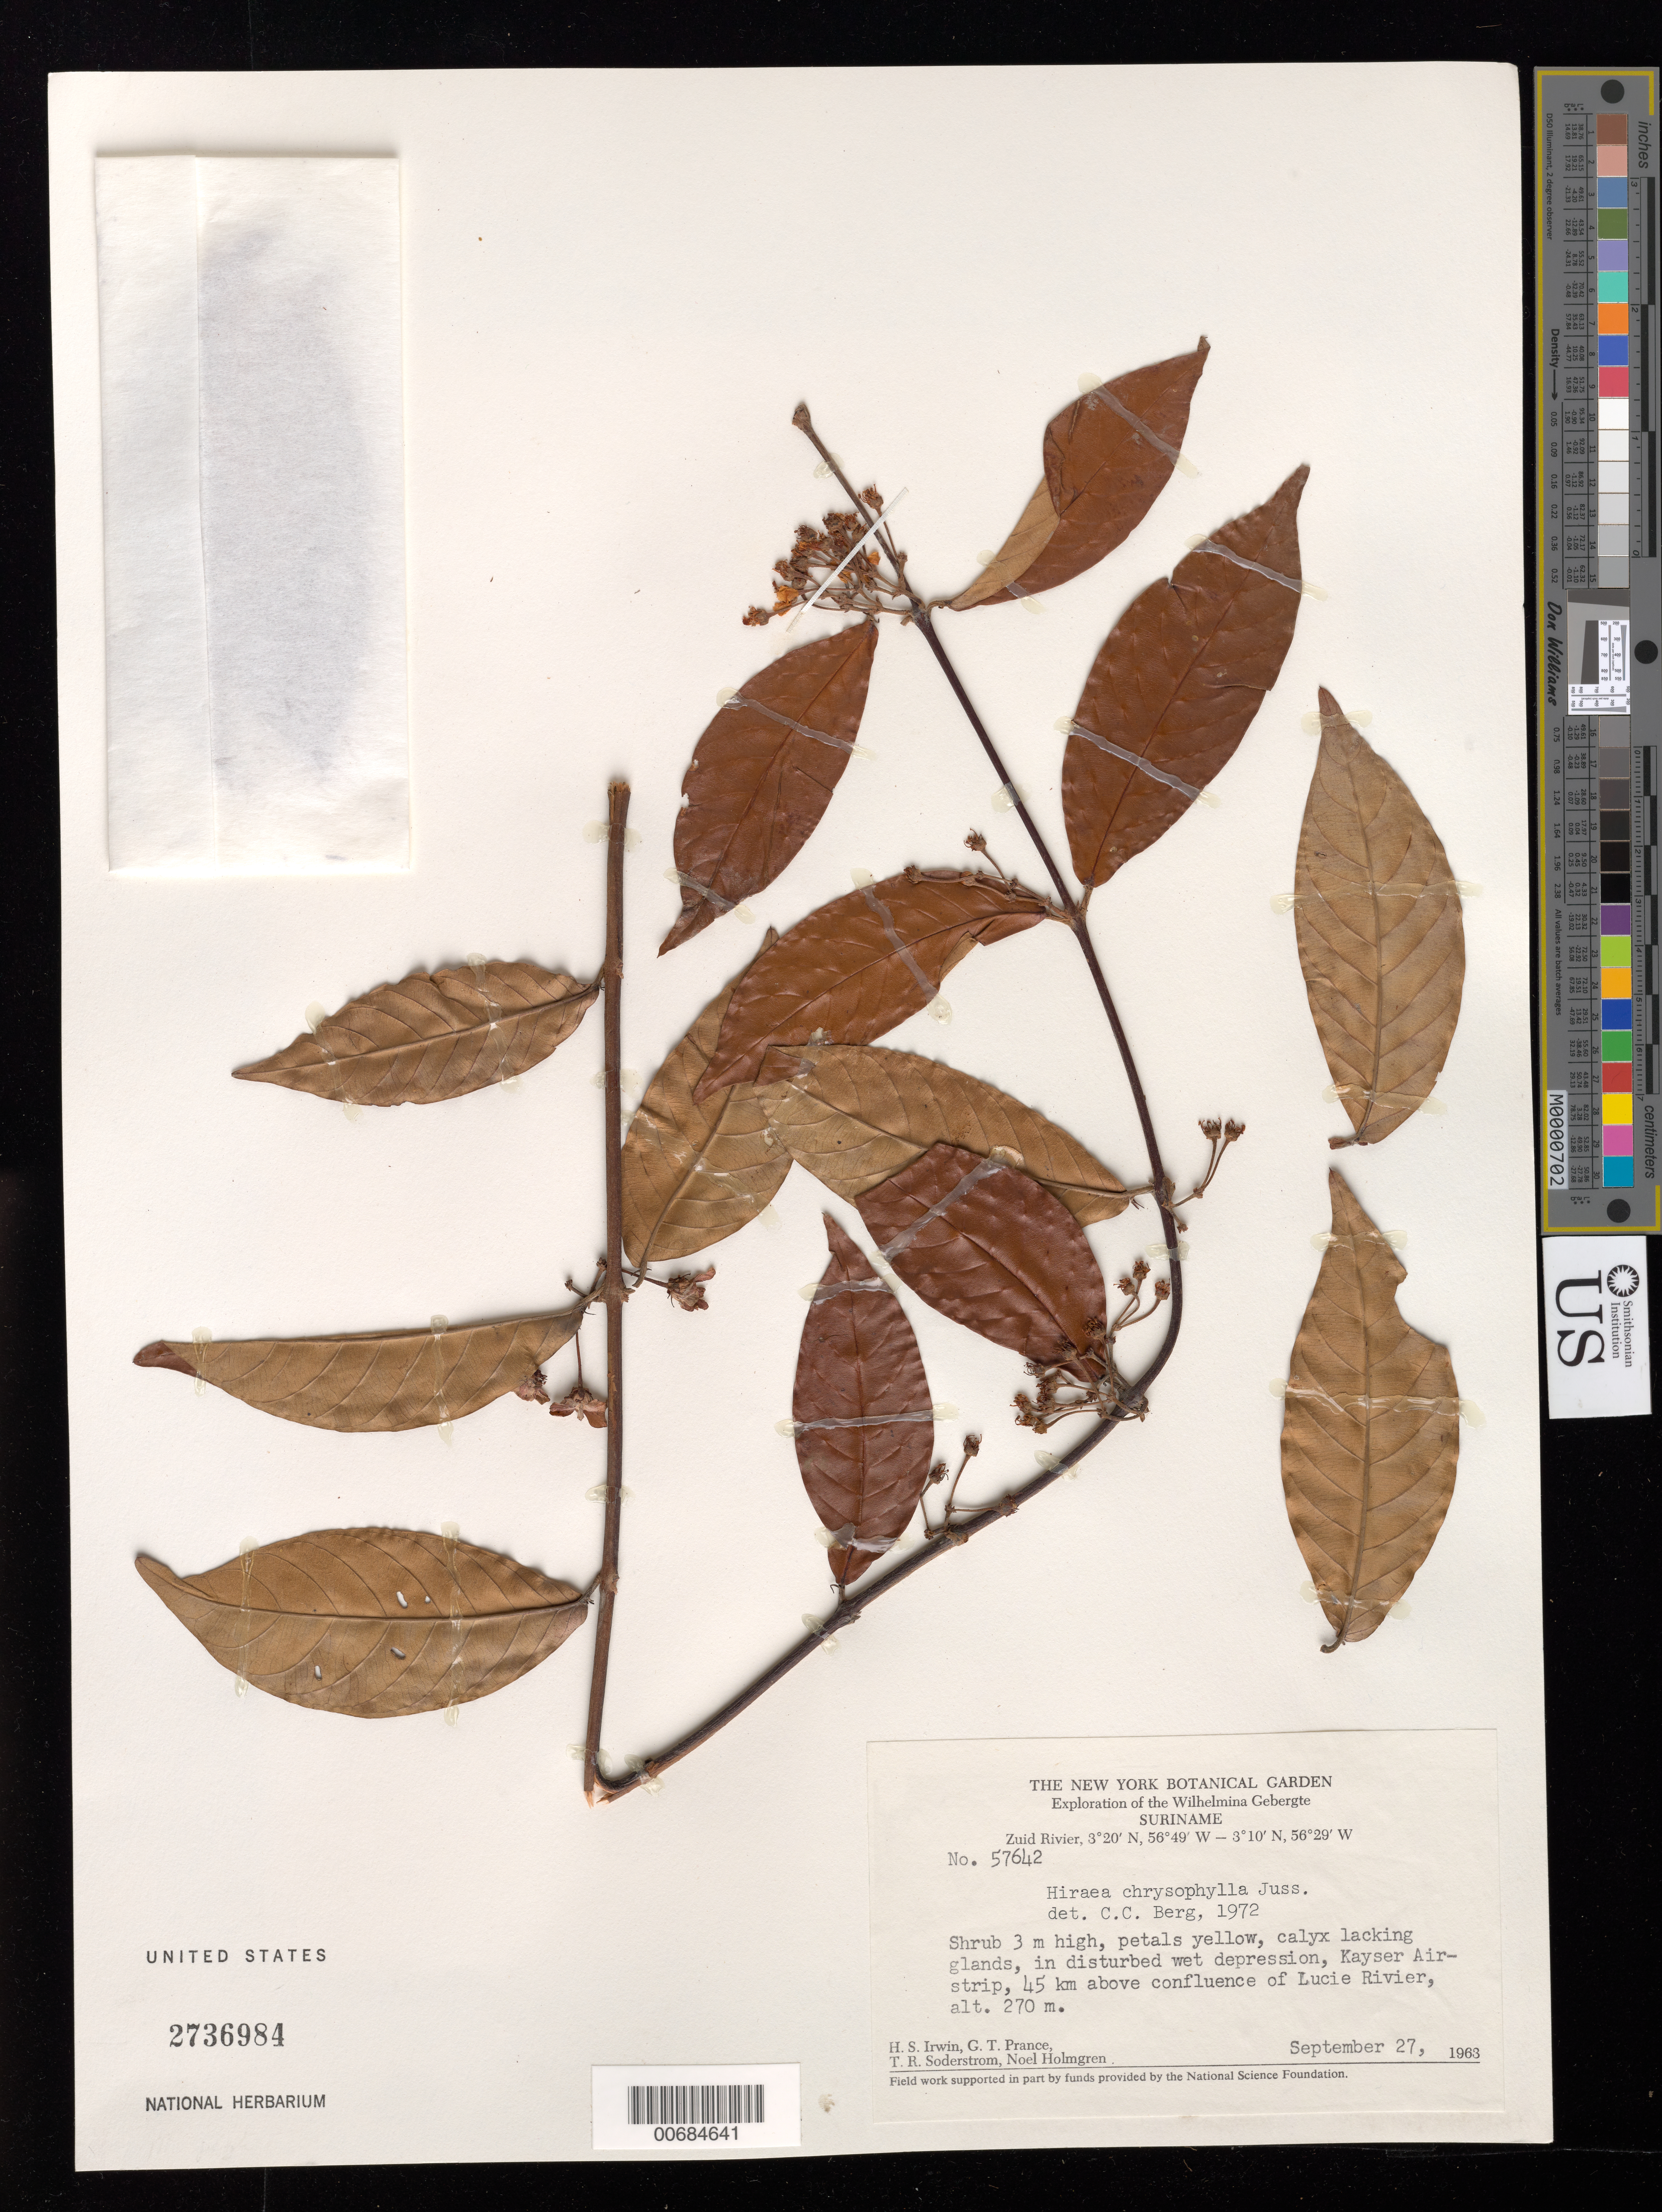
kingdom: Plantae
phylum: Tracheophyta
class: Magnoliopsida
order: Malpighiales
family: Malpighiaceae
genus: Hiraea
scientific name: Hiraea chrysophylla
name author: A. Juss.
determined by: Berg, C. C.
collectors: H. Irwin, G. T. Prance, T. R. Soderstrom & N. H. Holmgren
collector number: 57642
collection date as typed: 27-Sep-63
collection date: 1963-09-27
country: Suriname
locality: Kayser Airstrip, Zuid R., 45 km above confl. with Lucie R., Wilhelmina Gebergte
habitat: Disturbed wet depression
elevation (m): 270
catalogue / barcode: US 2736984